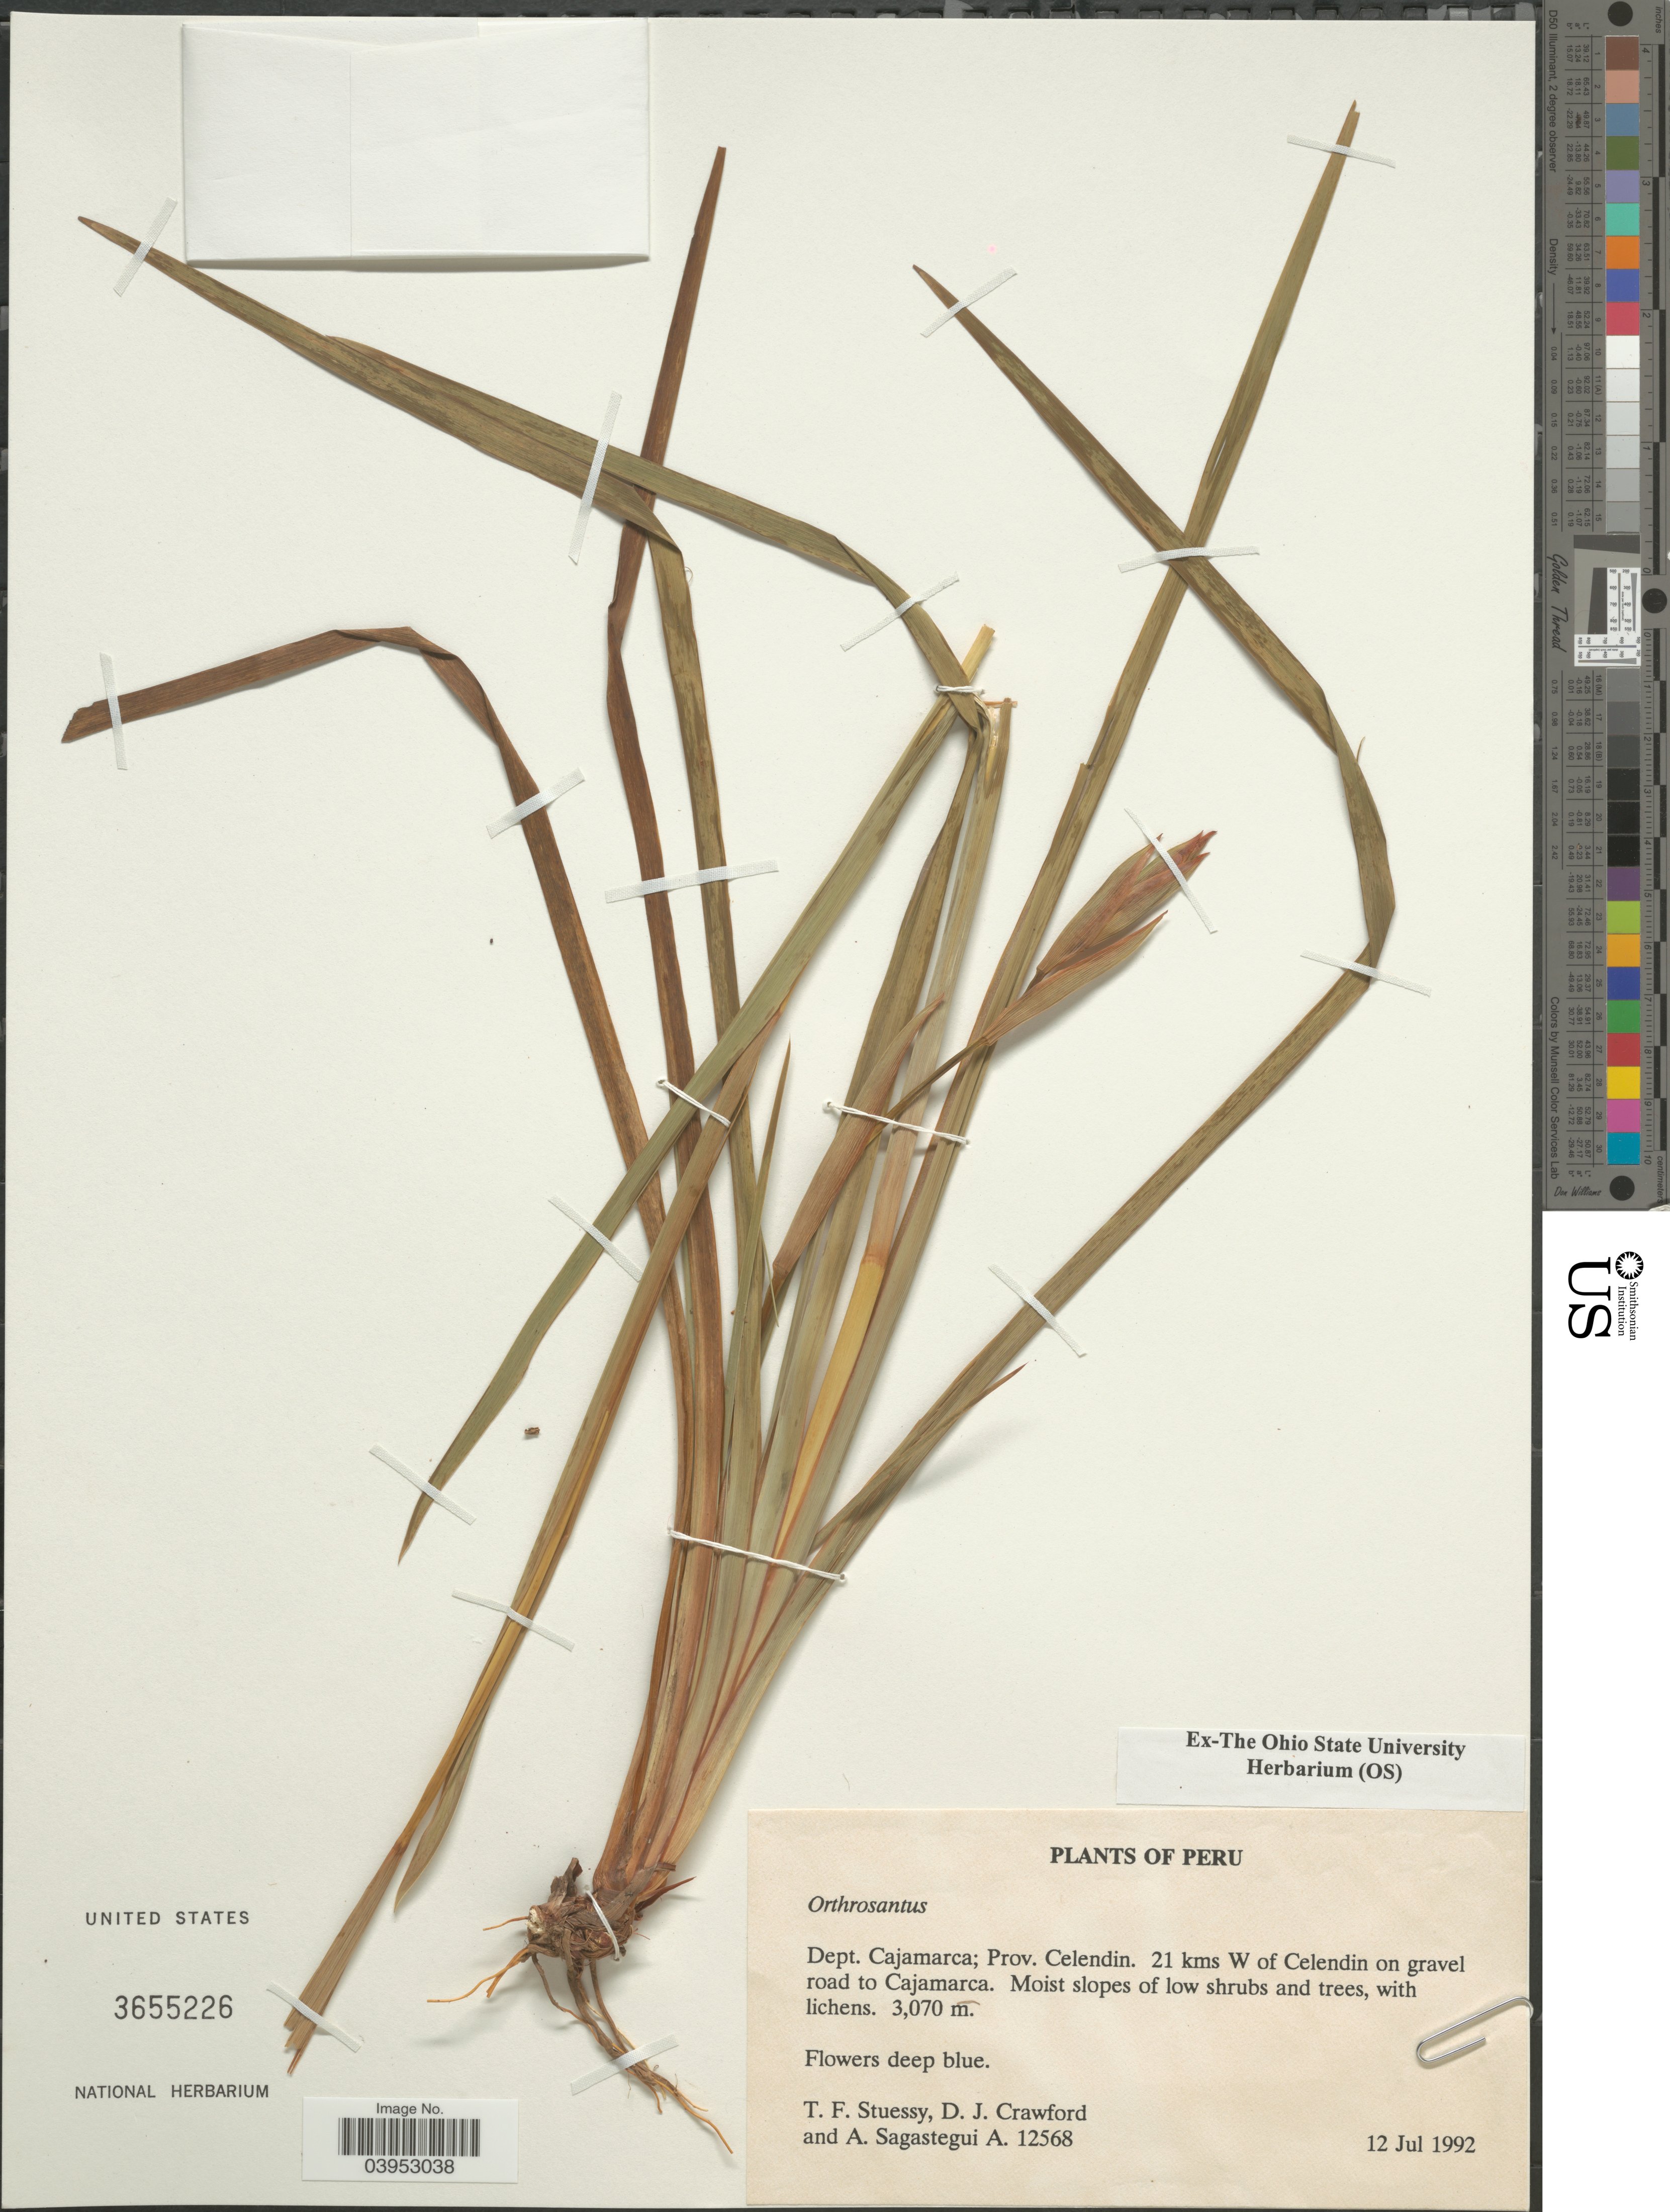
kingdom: Plantae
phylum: Tracheophyta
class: Liliopsida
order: Asparagales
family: Iridaceae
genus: Orthrosanthus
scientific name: Orthrosanthus sp.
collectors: T. Stuessy, D. Crawford & A. Sagástegui A.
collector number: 12568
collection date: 1992-07-12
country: Peru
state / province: Cajamarca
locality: Dept. Cajamarca; Prov. Celendin. 21 kms W of Celendin on gravel road to Cajamarca.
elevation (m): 3070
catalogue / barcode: US 3655226